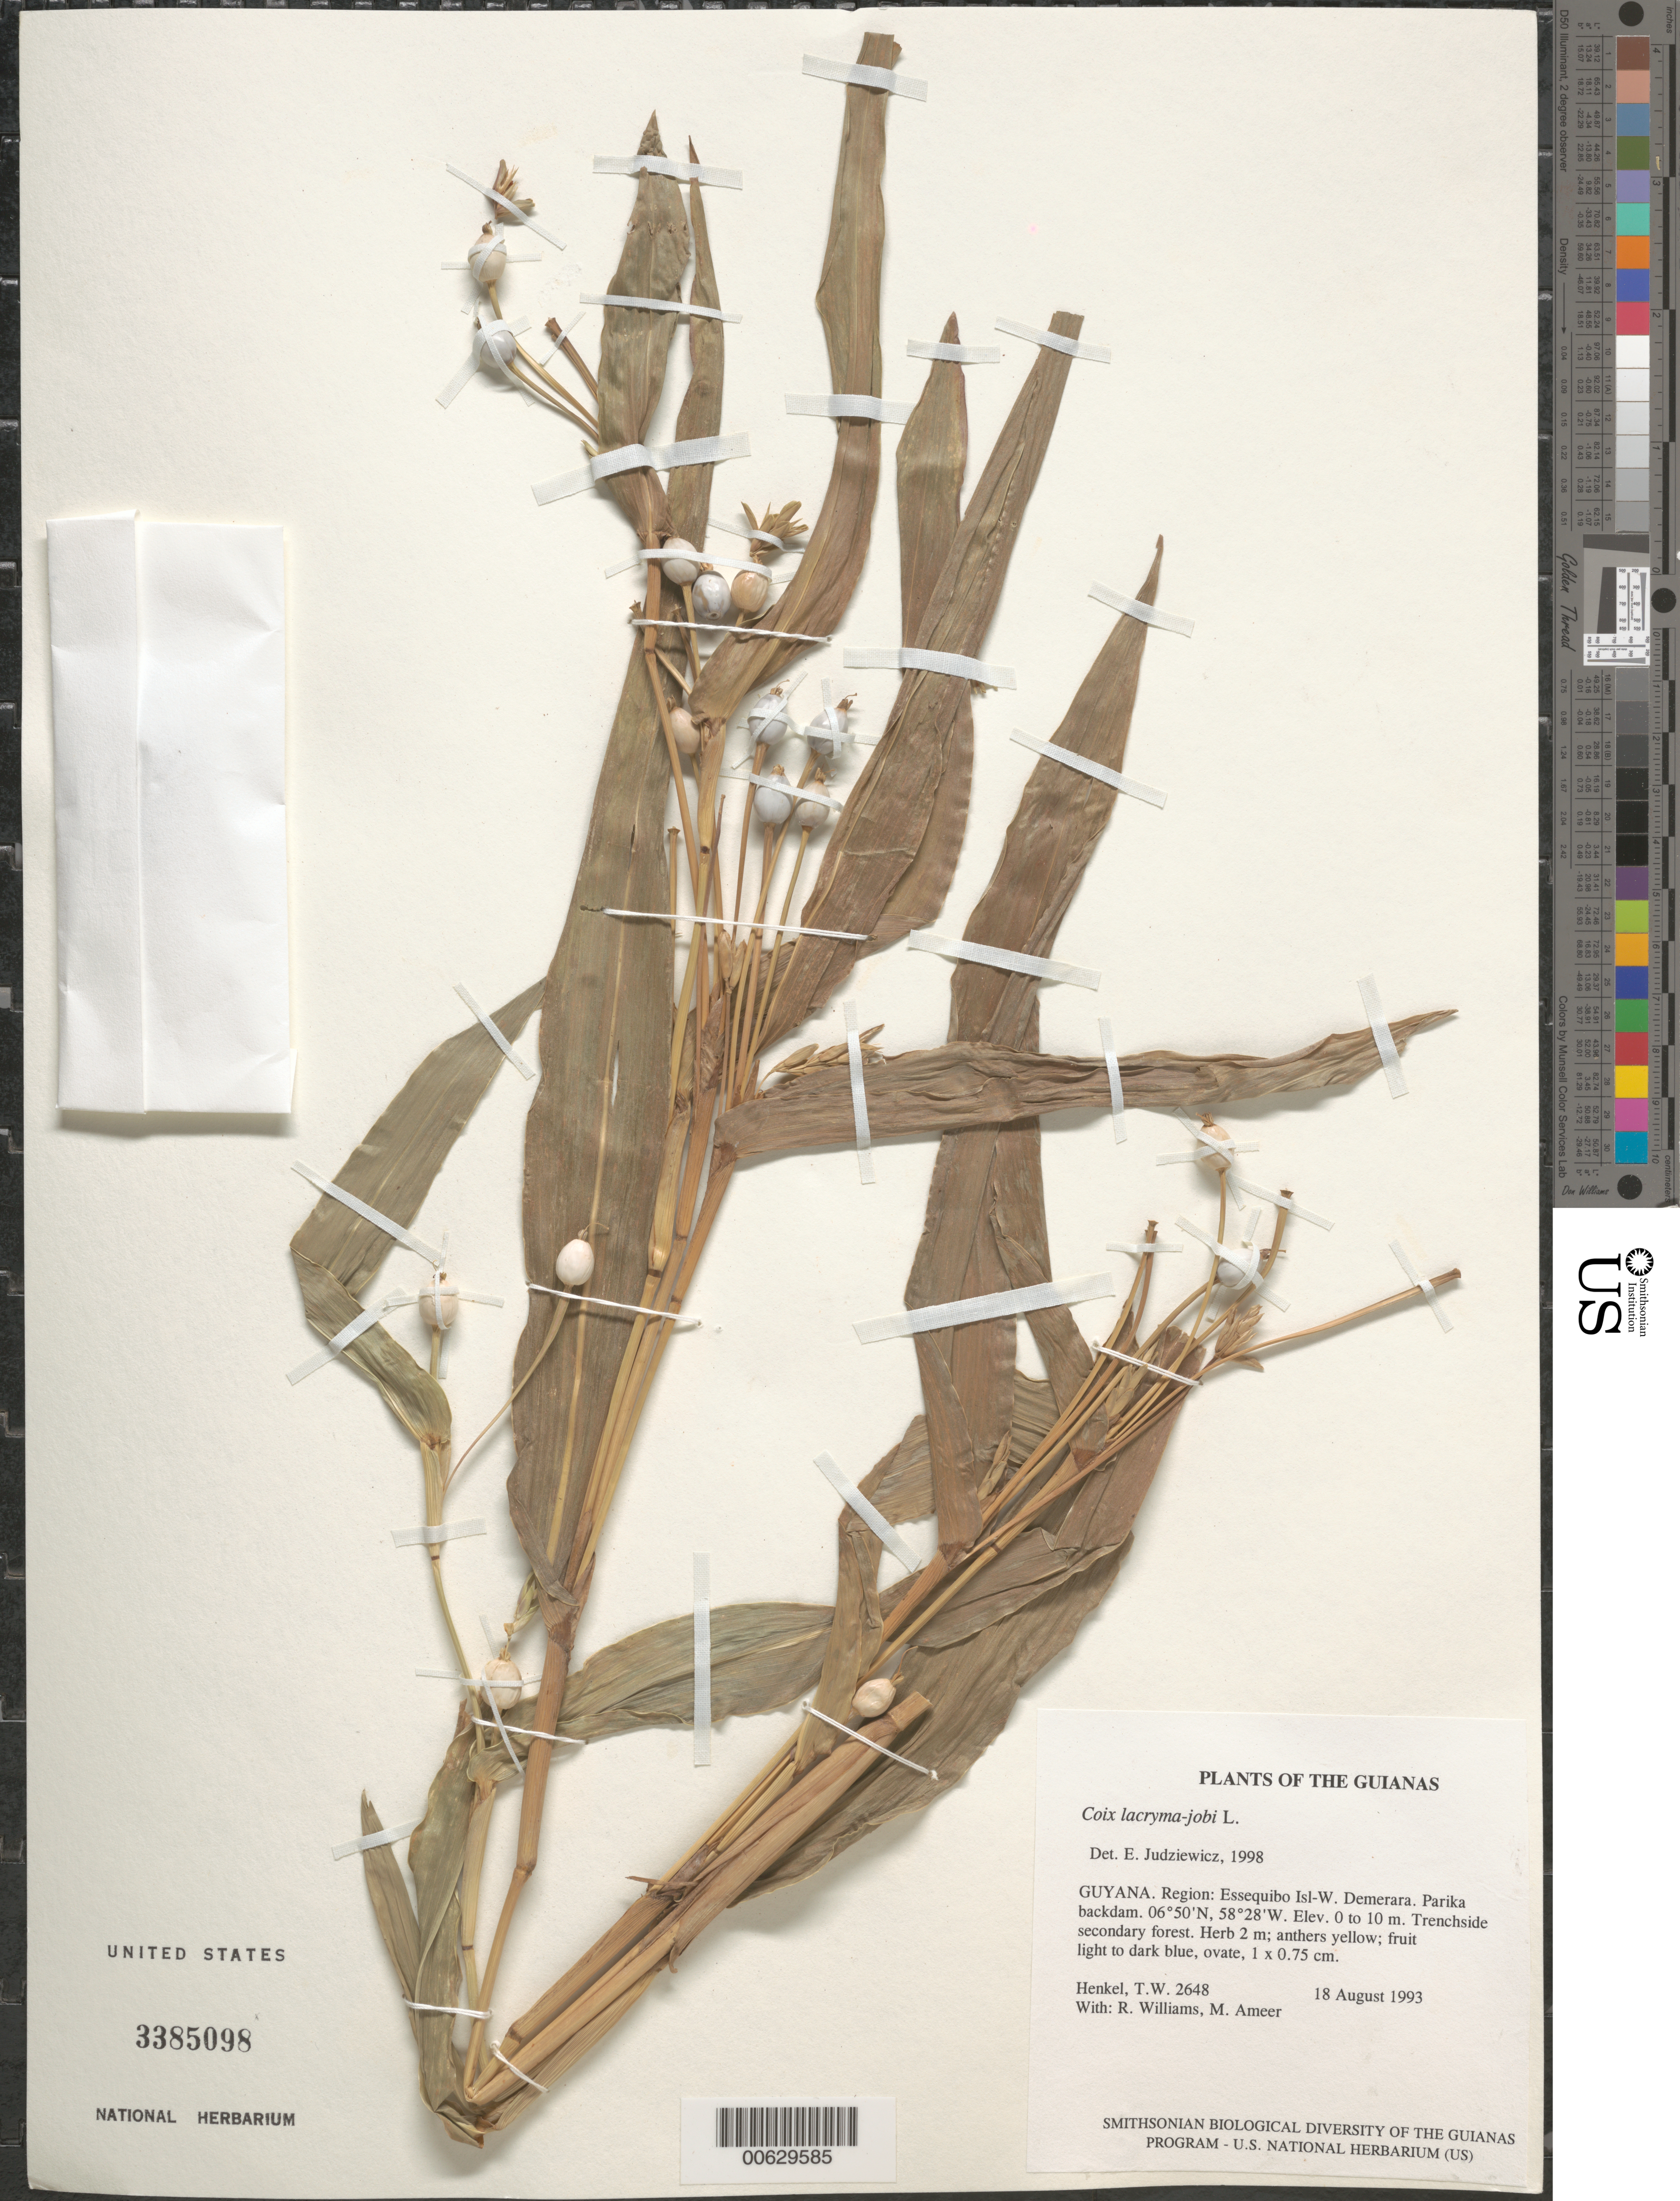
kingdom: Plantae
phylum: Tracheophyta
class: Liliopsida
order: Poales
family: Poaceae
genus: Coix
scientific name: Coix lacryma-jobi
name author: L.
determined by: Judziewicz, E. J.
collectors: T. Henkel, R. Williams & M. Ameer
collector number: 2648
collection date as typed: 18 August 1993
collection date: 1993-08-18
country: Guyana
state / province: Essequibo Isl-W. Demerara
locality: Parika backdam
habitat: Trenchside secondary forest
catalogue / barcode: US 3385098